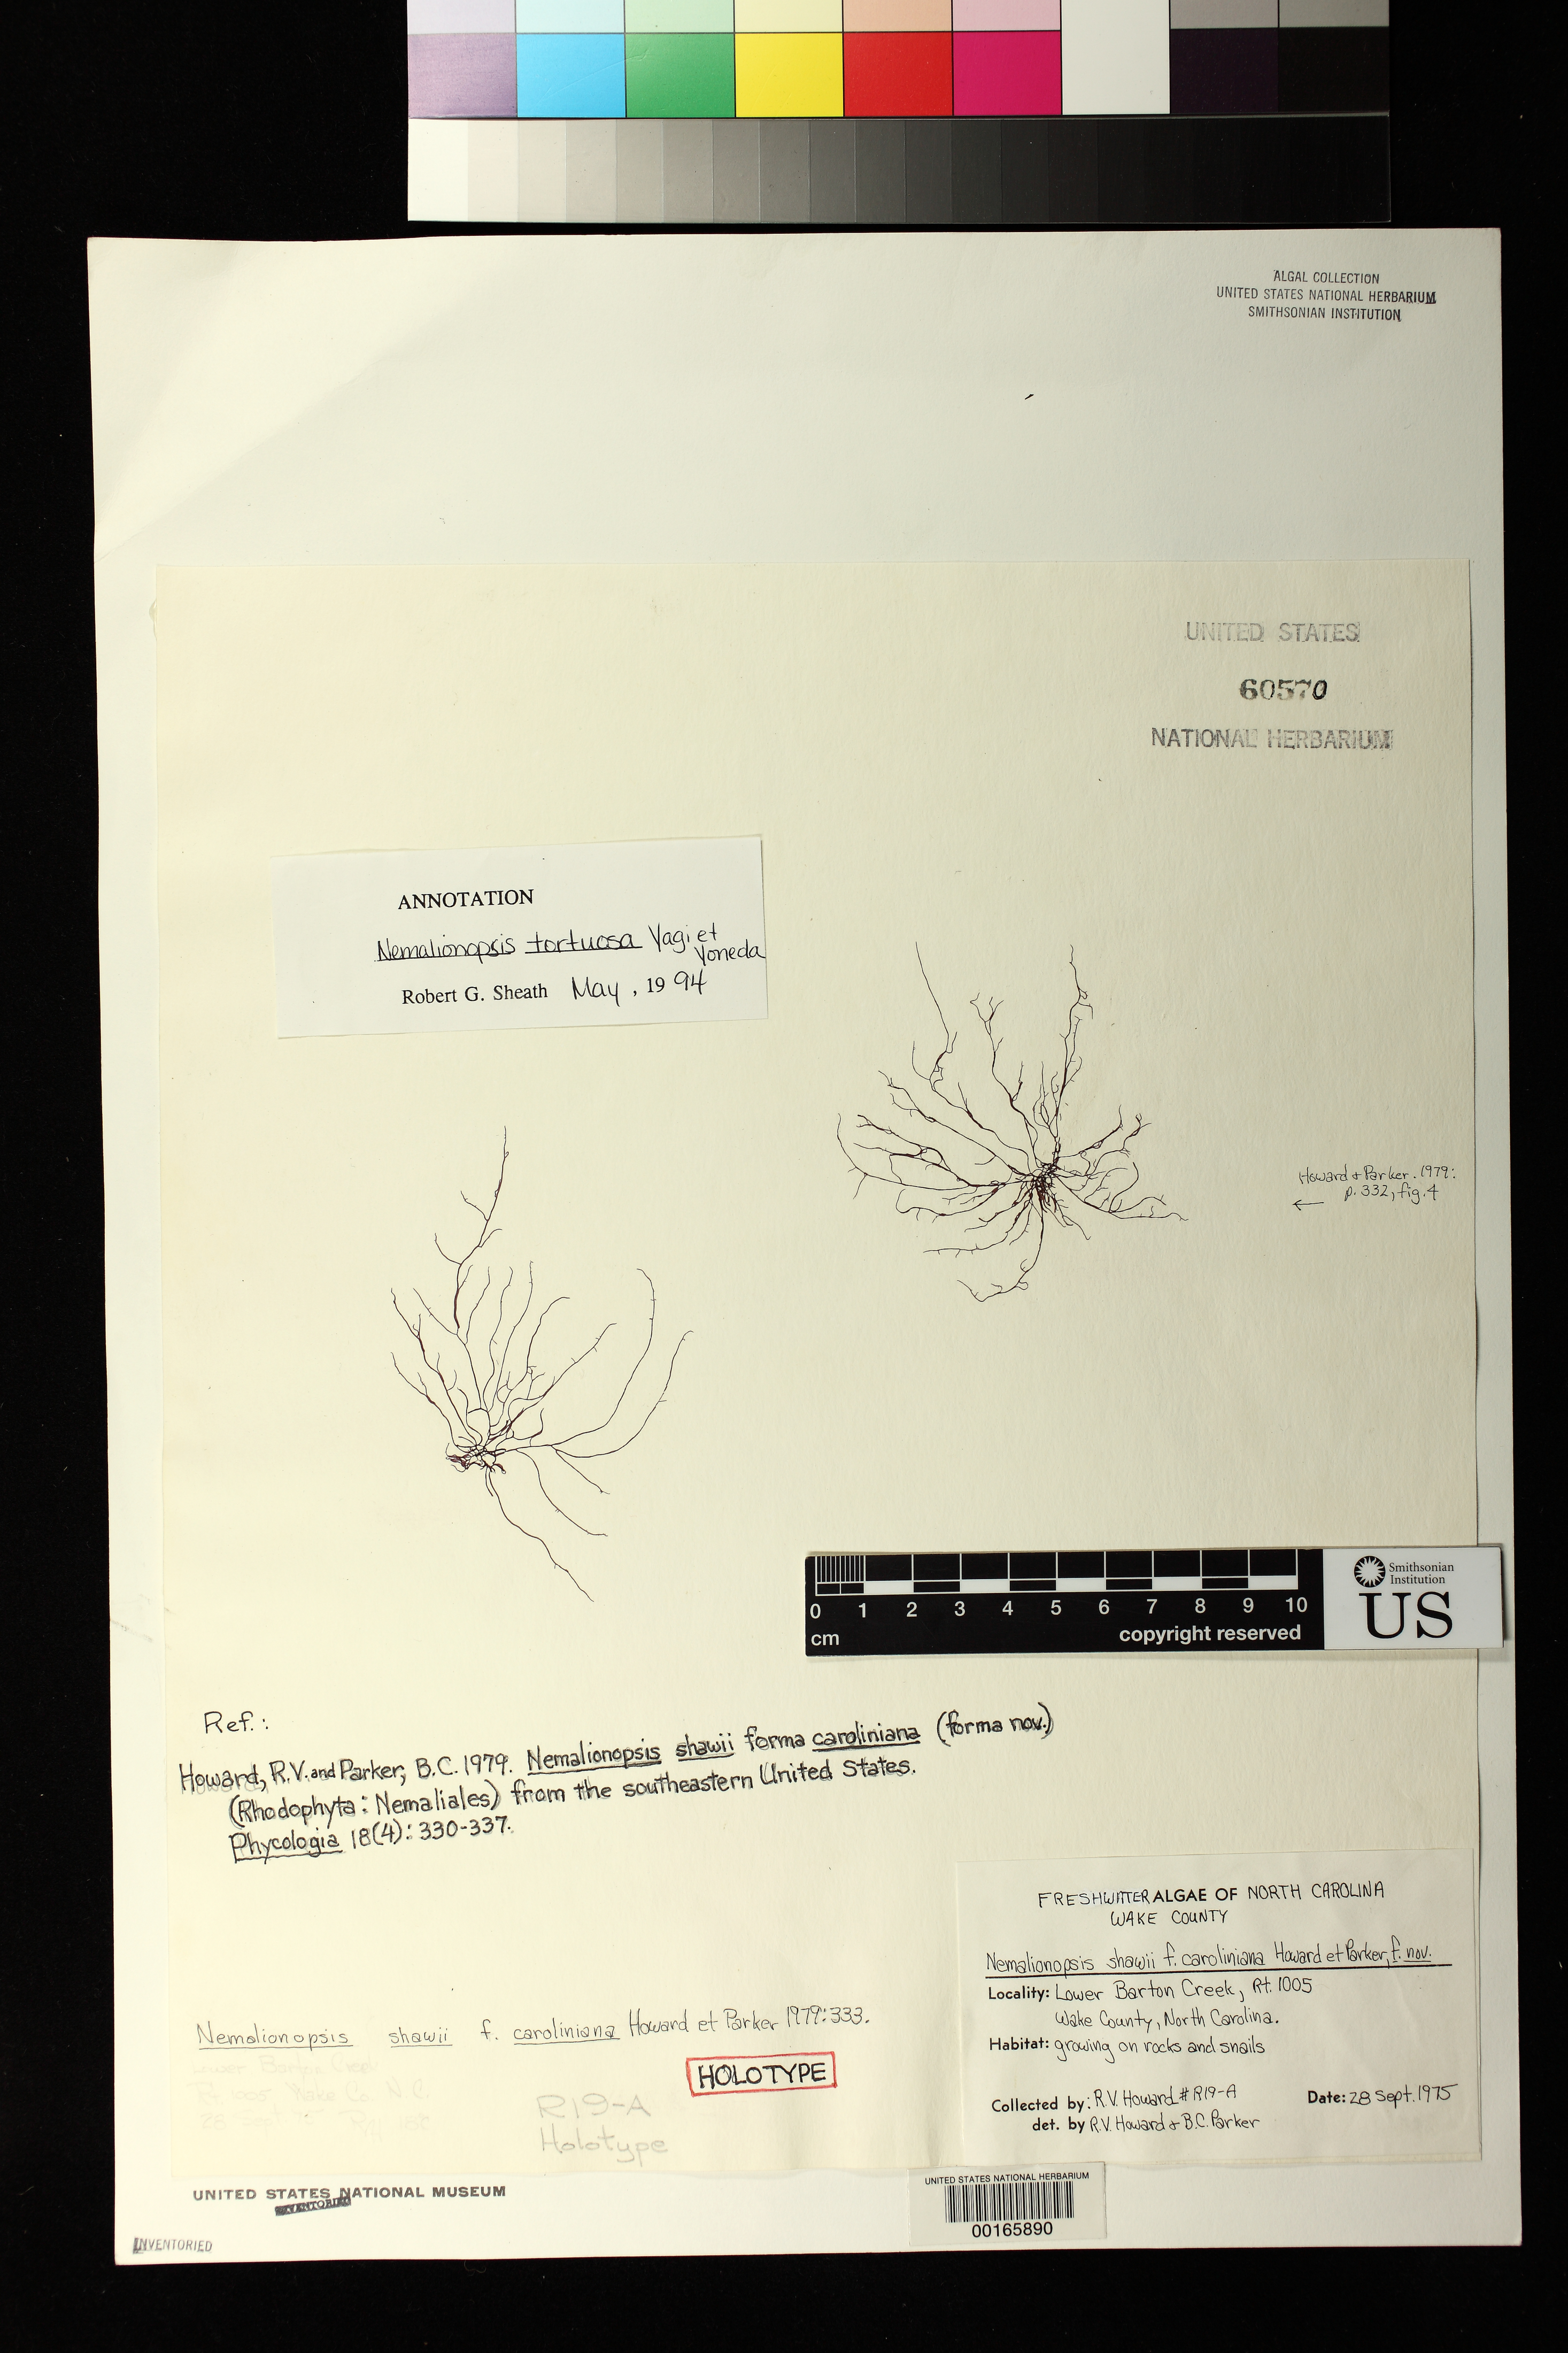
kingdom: Plantae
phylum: Rhodophyta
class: Florideophyceae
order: Thoreales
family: Thoreaceae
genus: Nemalionopsis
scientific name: Nemalionopsis shawii f. caroliniana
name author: R.V. Howard & B.C. Parker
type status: Holotype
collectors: R. Howard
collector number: R19-A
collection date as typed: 28 Sep 1975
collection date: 1975-09-28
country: United States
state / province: North Carolina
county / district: Wake County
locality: Lower Barton Creek, Route 1005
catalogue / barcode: US 60570